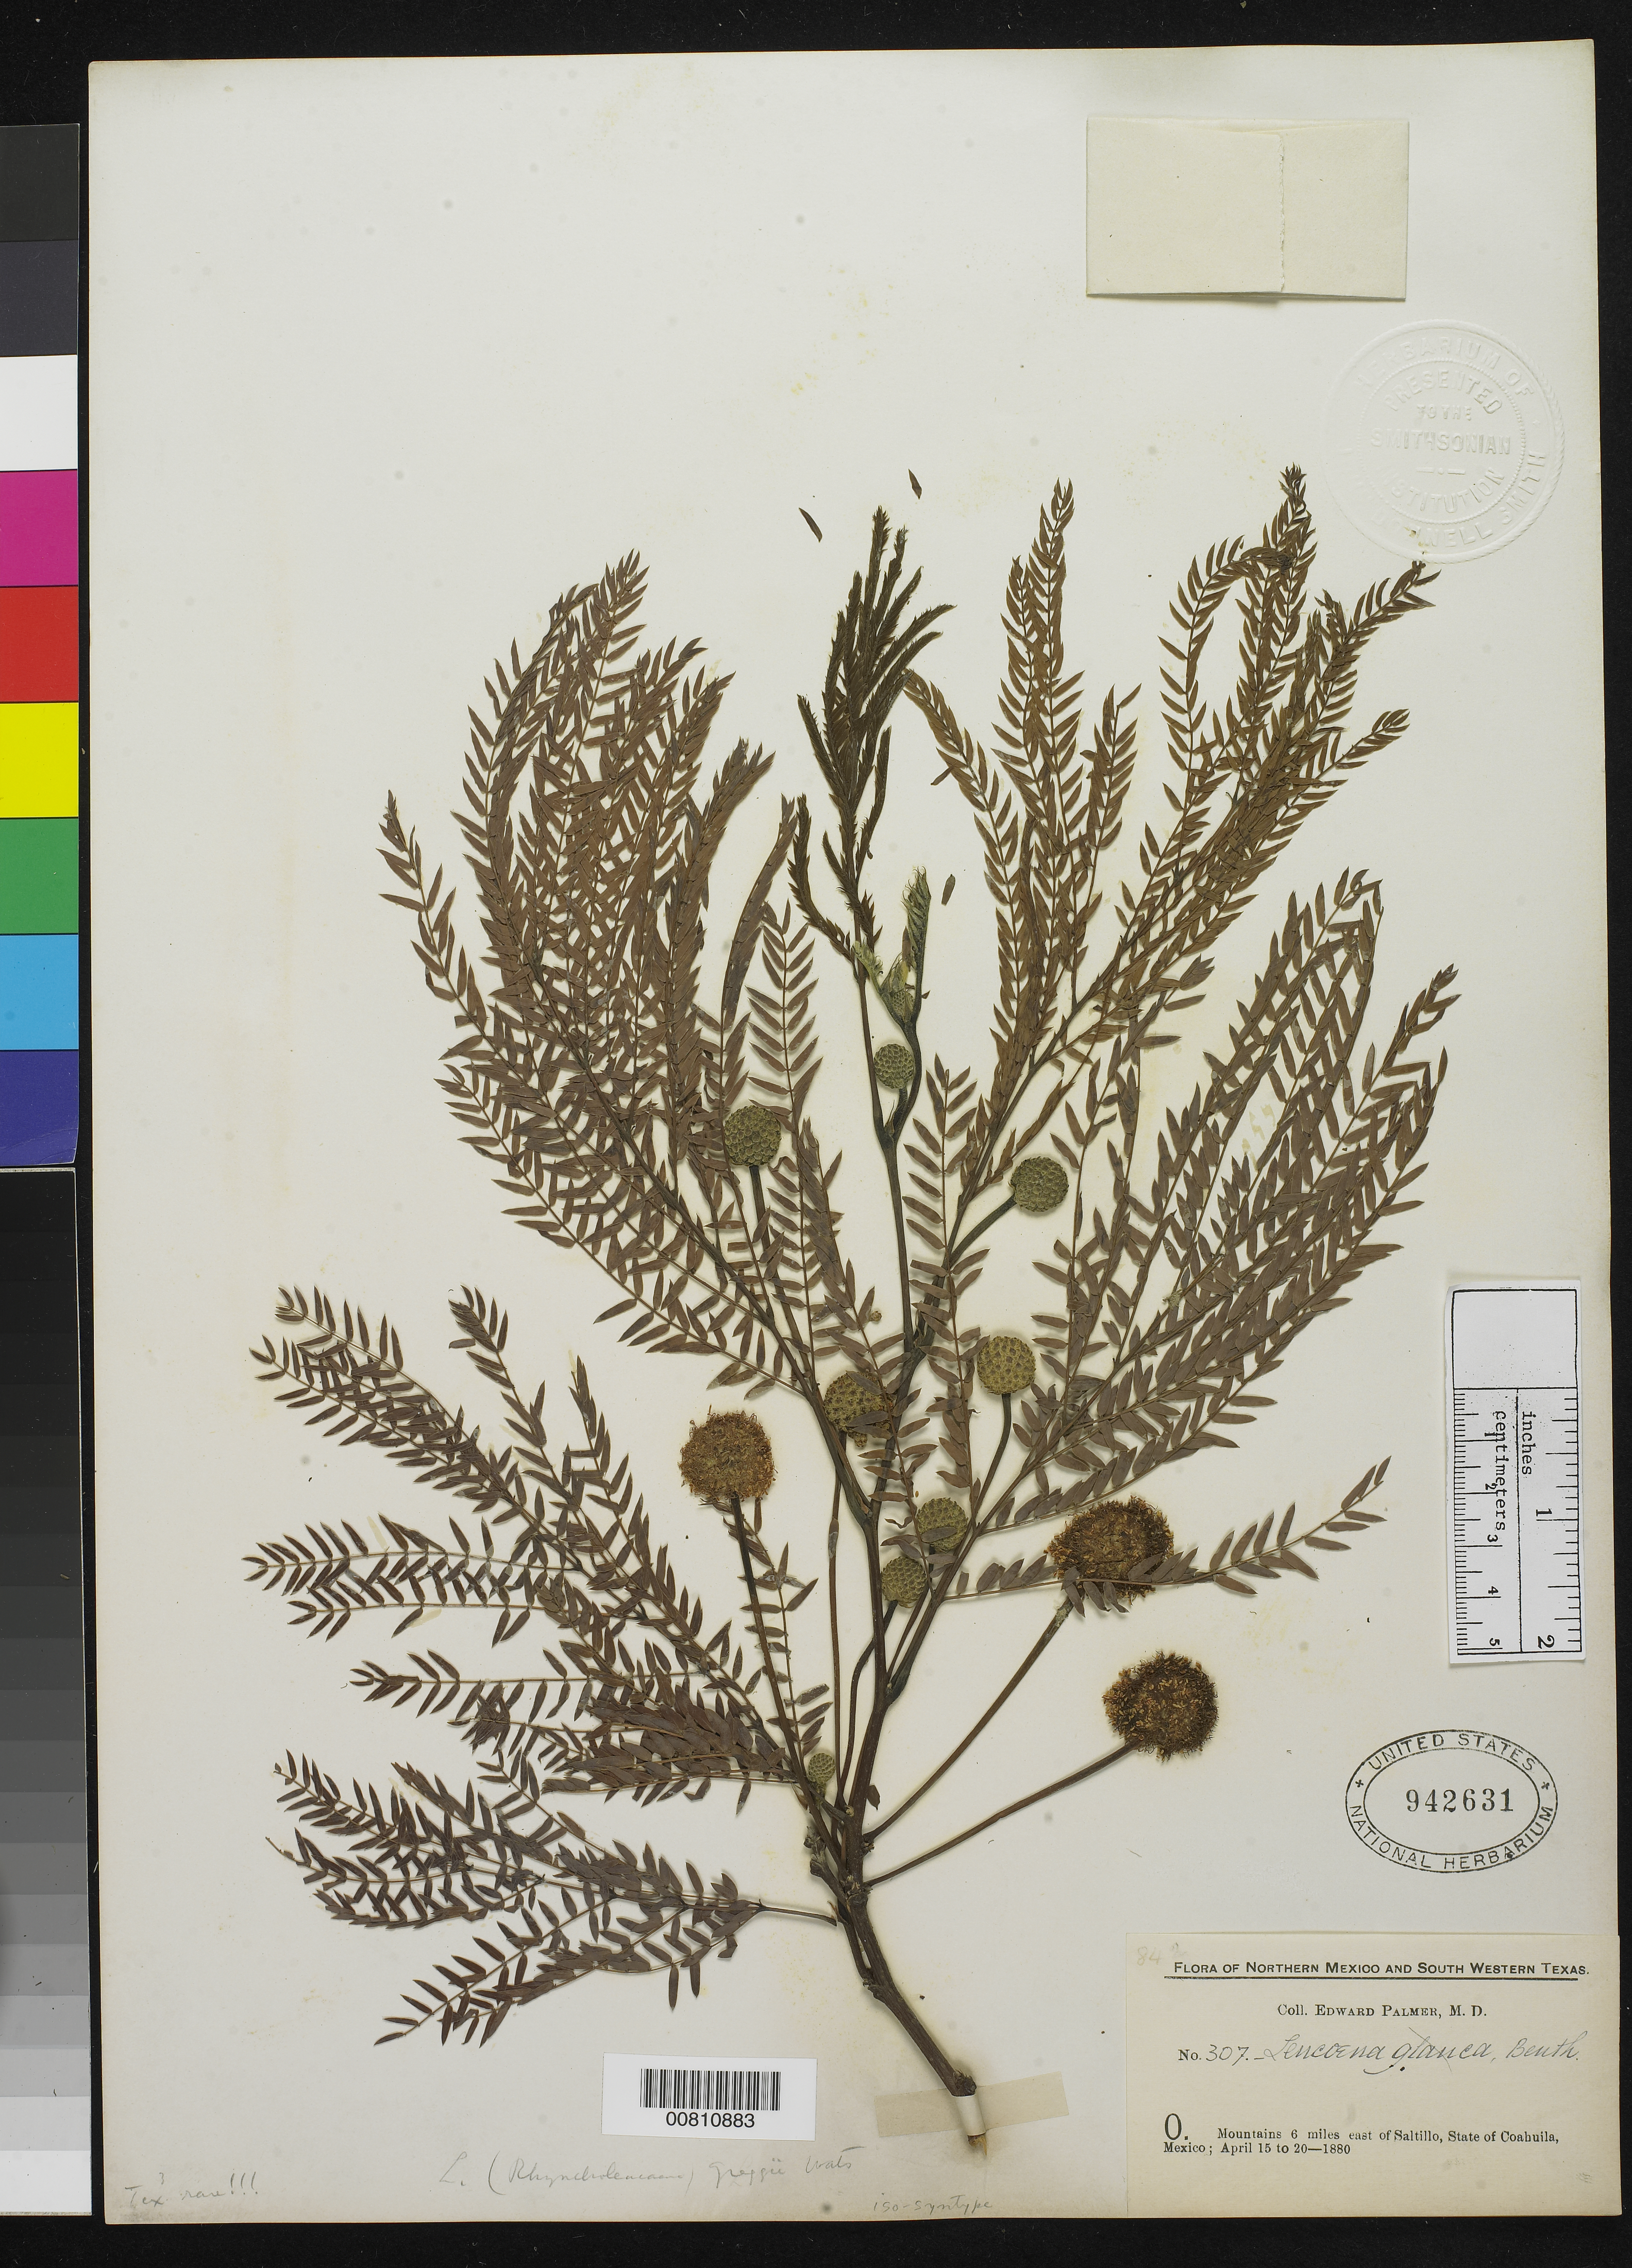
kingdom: Plantae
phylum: Tracheophyta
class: Magnoliopsida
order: Fabales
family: Fabaceae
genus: Leucaena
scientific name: Leucaena greggii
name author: S. Watson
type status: Isosyntype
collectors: E. Palmer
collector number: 307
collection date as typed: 15 Apr 1880 to 20 Apr 1880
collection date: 1880-04-15/1880-04-20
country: Mexico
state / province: Coahuila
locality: Mountains 6 miles east of Saltillo, State of Coahuila, Mexico.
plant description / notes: Cited 1998 by C. Hughes, Syst. Bot. Monogr. 55: 237. Lectotype is Gregg s.n. (NY) as designated by C. Hughes 1998, Syst. Bot. Monogr. 55: 88.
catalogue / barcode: US 942631